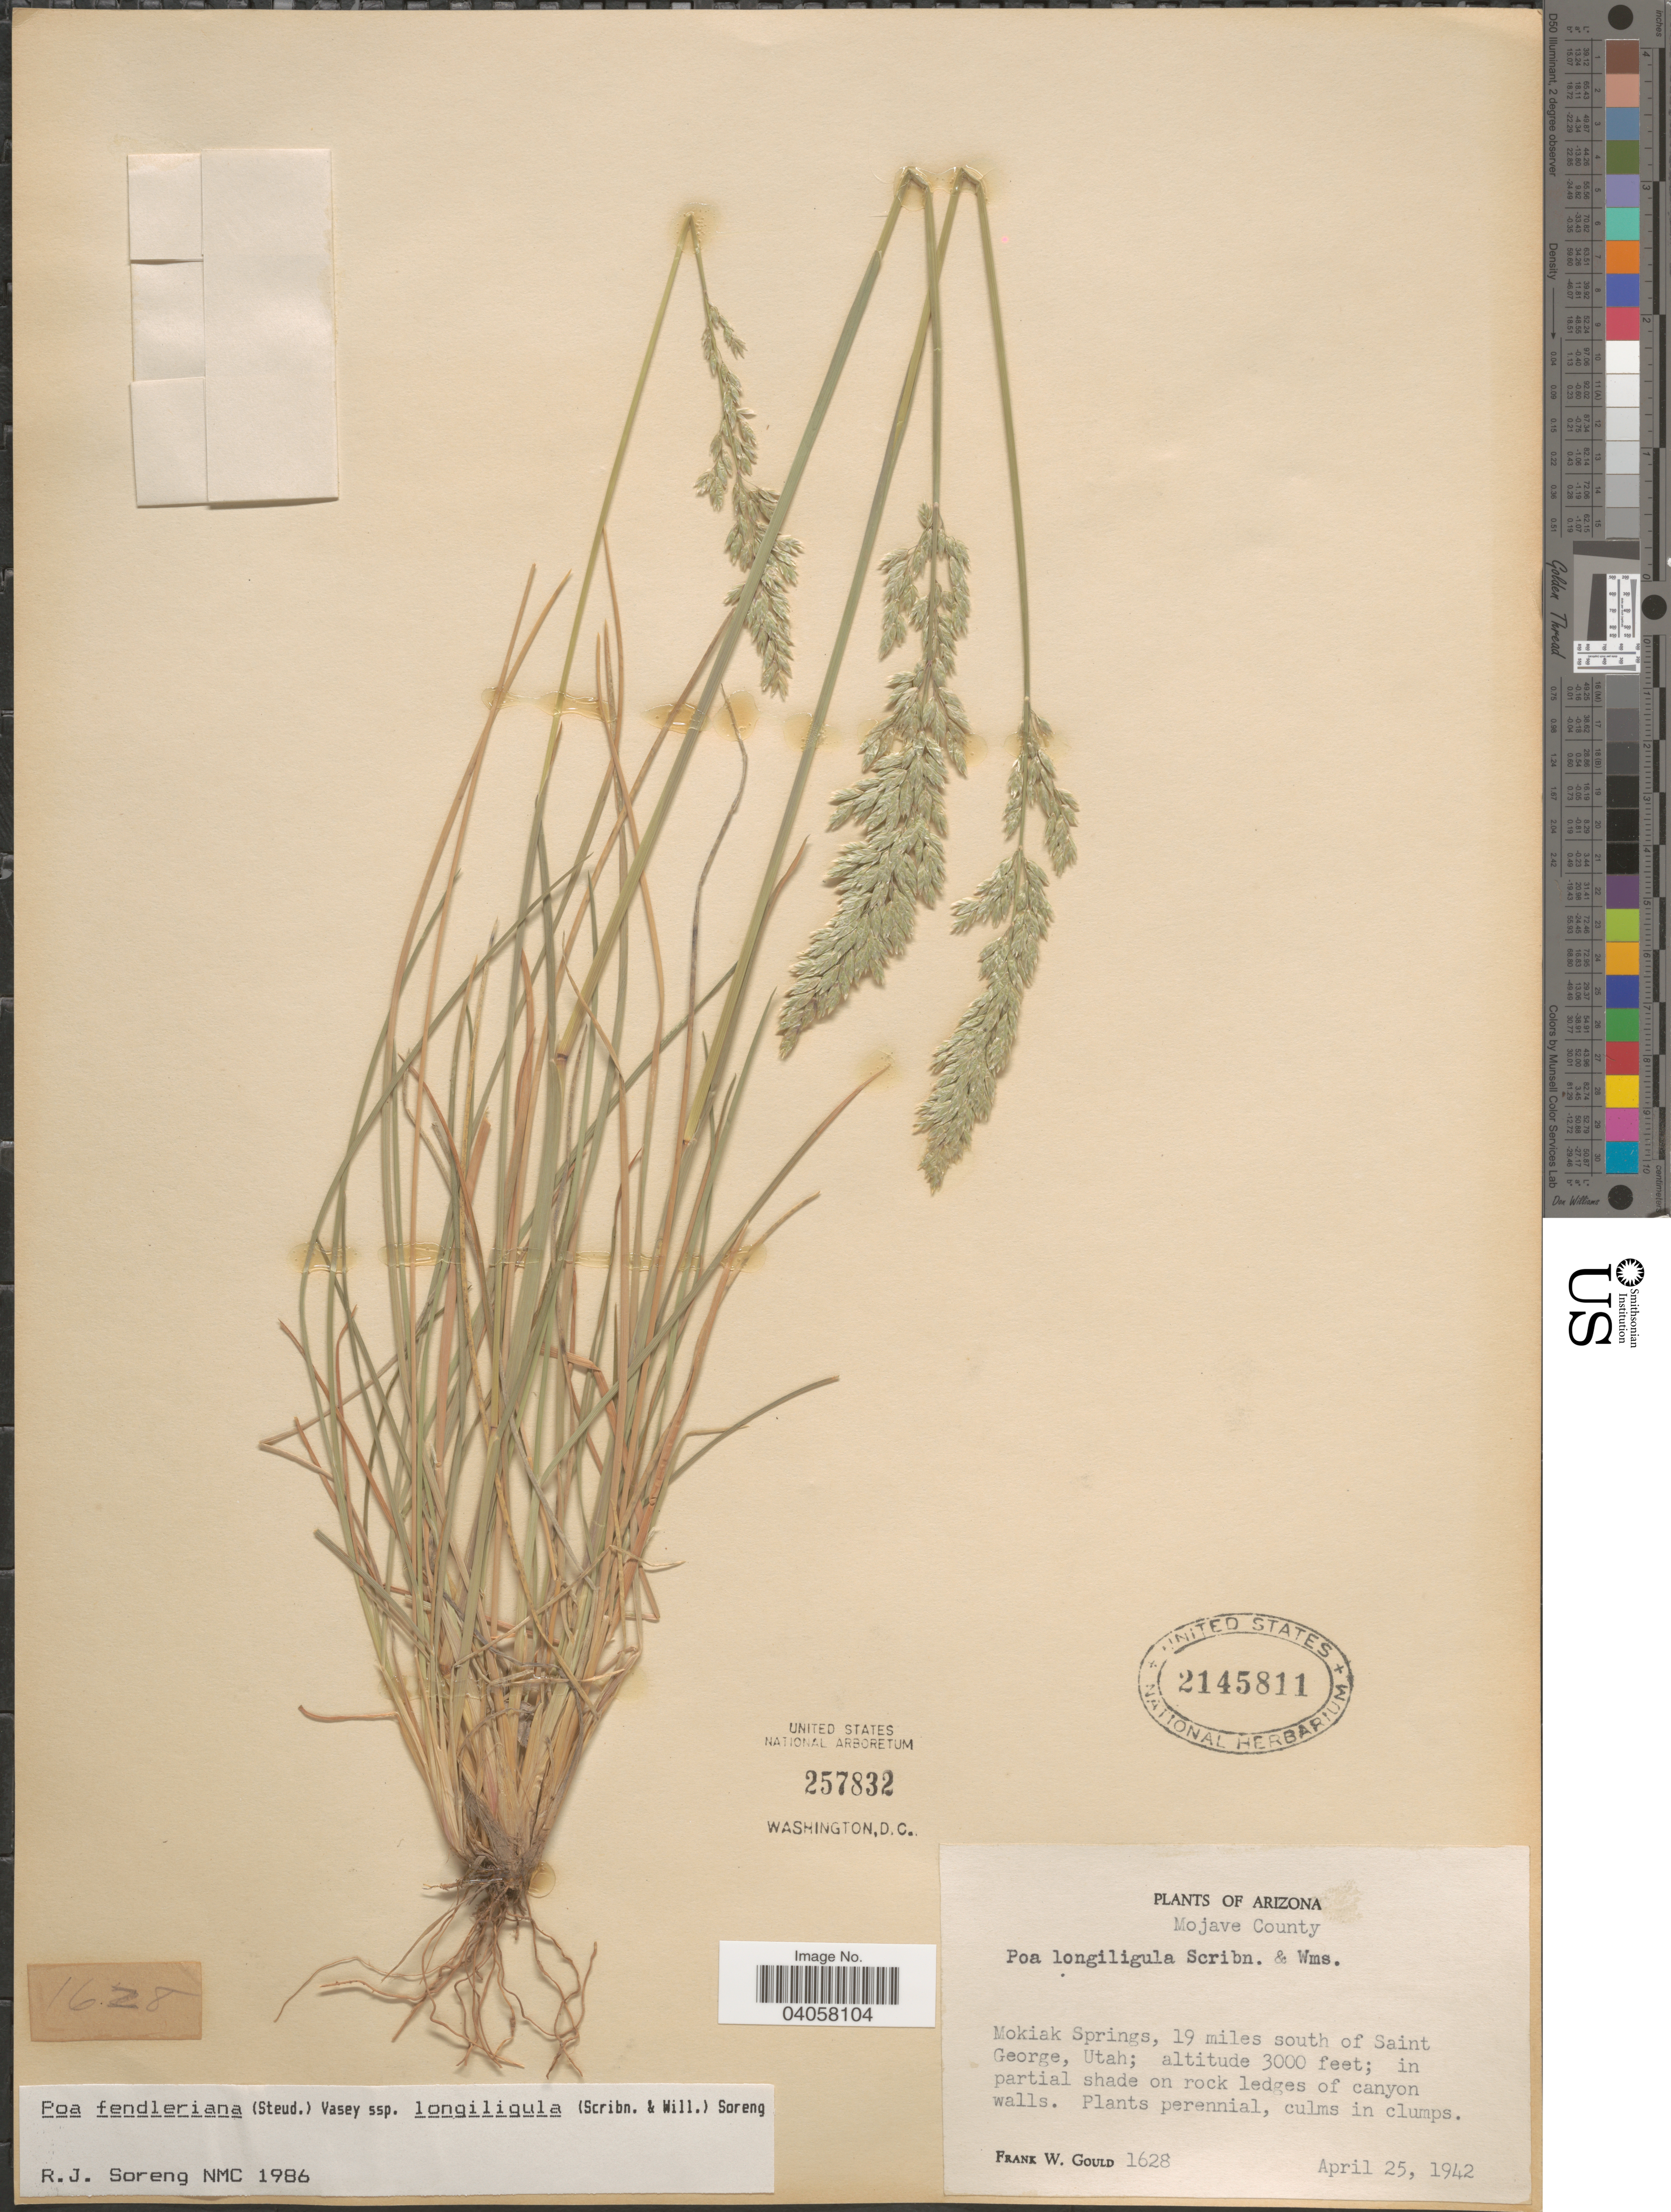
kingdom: Plantae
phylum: Tracheophyta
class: Liliopsida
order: Poales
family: Poaceae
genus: Poa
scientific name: Poa fendleriana subsp. longiligula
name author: (Scribn. & T.A. Williams) Soreng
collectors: F. W. Gould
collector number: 1628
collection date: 1942-04-25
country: United States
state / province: Arizona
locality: Mojave County. Mokiak Springs, 19 miles south of Saint George, Utah.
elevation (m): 914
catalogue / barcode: US 2145811